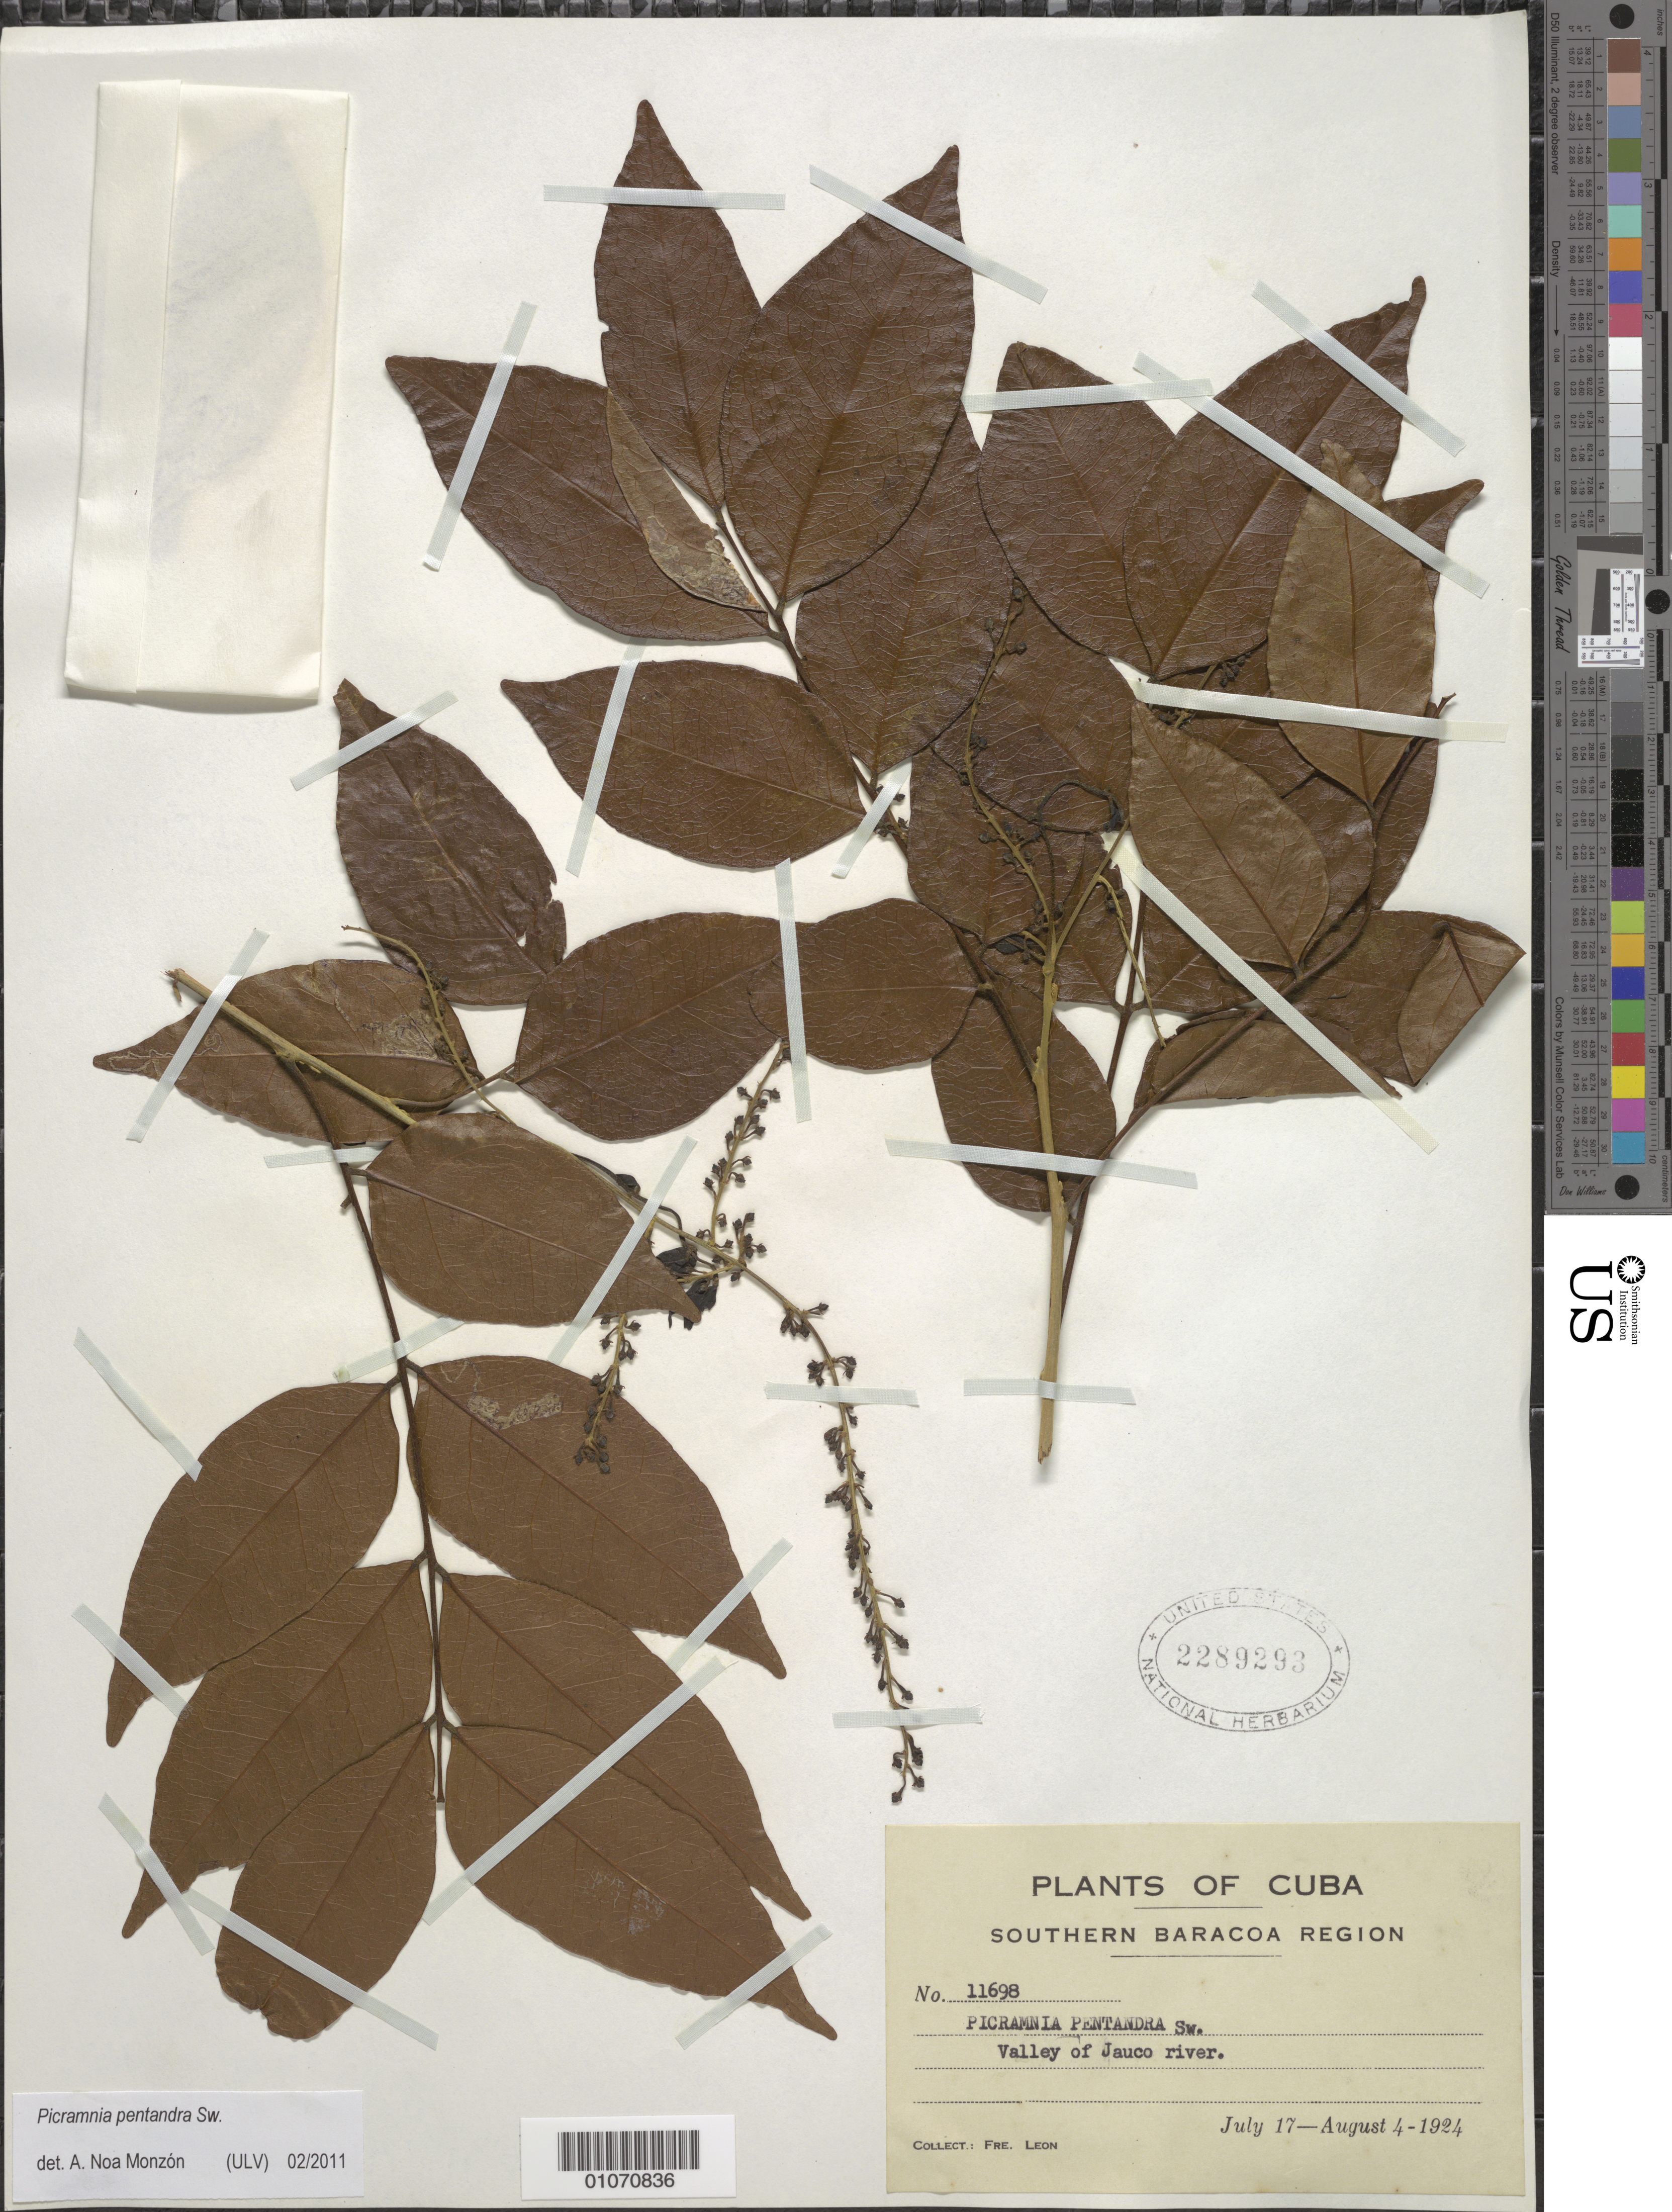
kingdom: Plantae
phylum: Tracheophyta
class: Magnoliopsida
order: Picramniales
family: Picramniaceae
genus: Picramnia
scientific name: Picramnia pentandra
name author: Sw.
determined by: Noa Monzón, A.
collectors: Bro. León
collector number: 11698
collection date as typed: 17 Jul 1924 to 04 Aug 1924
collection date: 1924-07-17/1924-08-04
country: Cuba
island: Cuba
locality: Southern Baracoa Region, Valley of Jauco River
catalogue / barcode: US 2289293